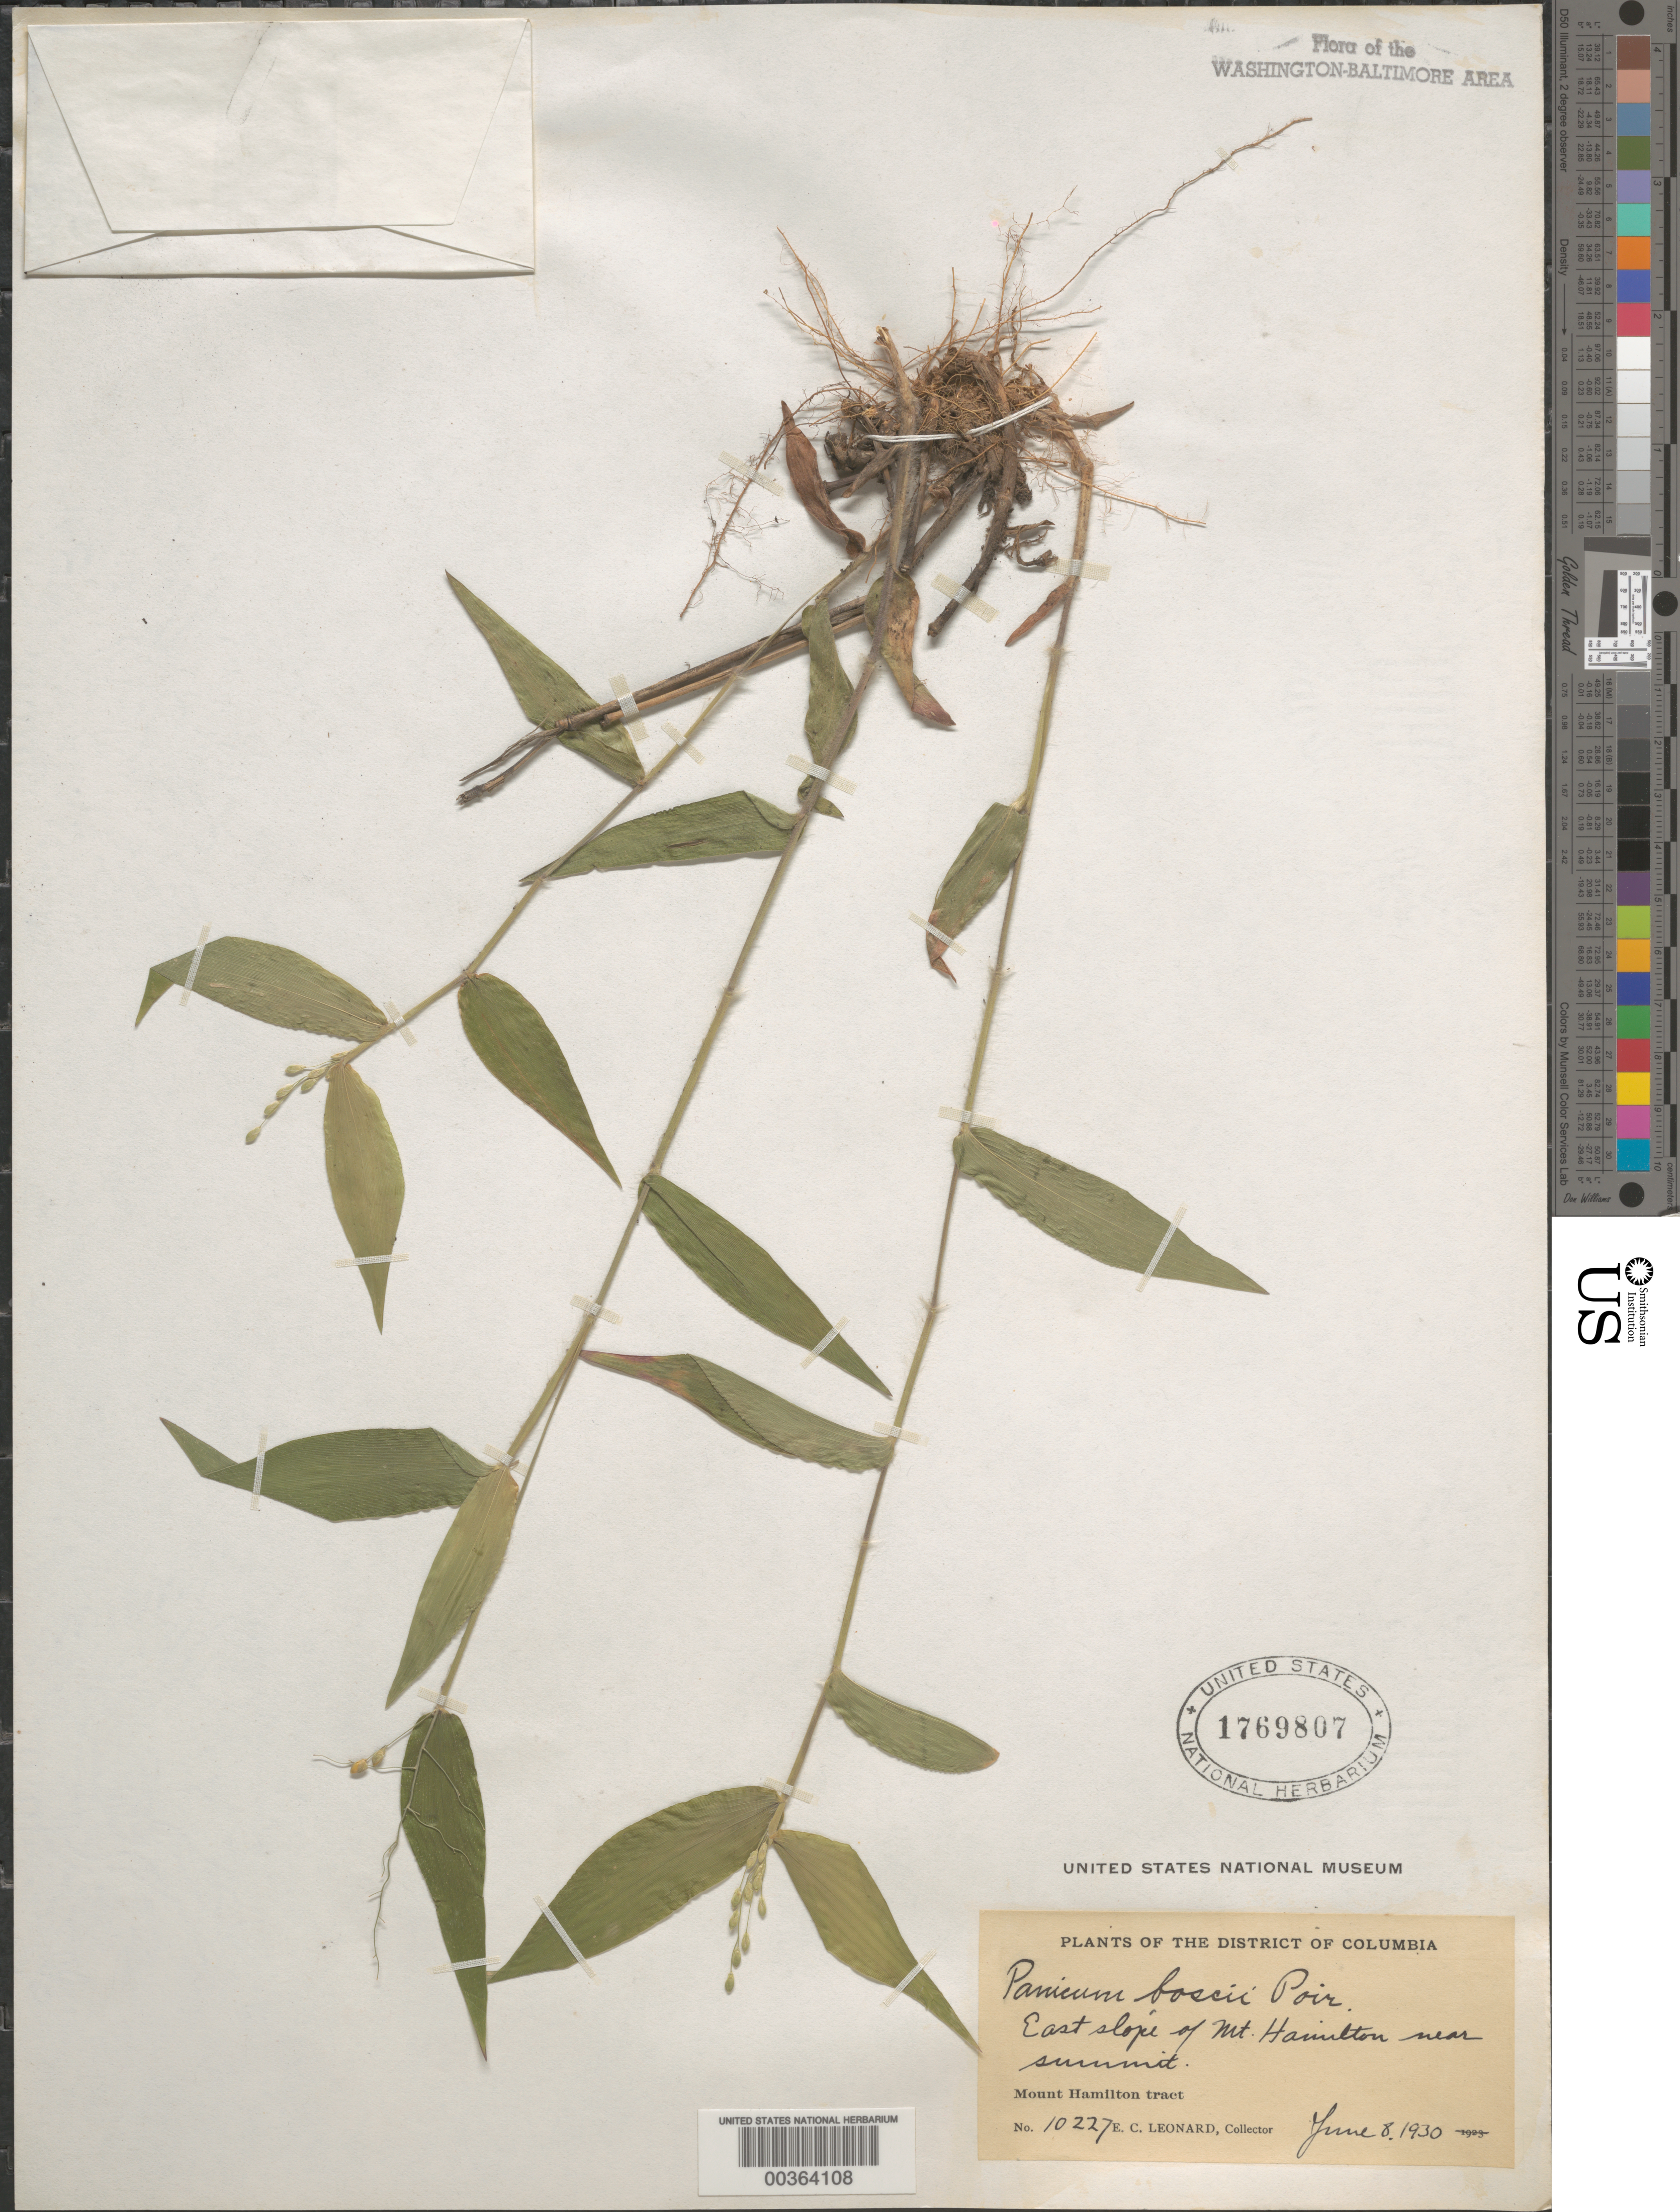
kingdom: Plantae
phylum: Tracheophyta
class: Liliopsida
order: Poales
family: Poaceae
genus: Dichanthelium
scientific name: Dichanthelium boscii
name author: (Poir.) Gould & C.A. Clark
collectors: E. C. Leonard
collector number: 10227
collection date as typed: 08 Jun 1930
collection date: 1930-06-08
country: United States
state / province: District of Columbia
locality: Mount Hamilton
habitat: Near summit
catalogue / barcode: US 1769807